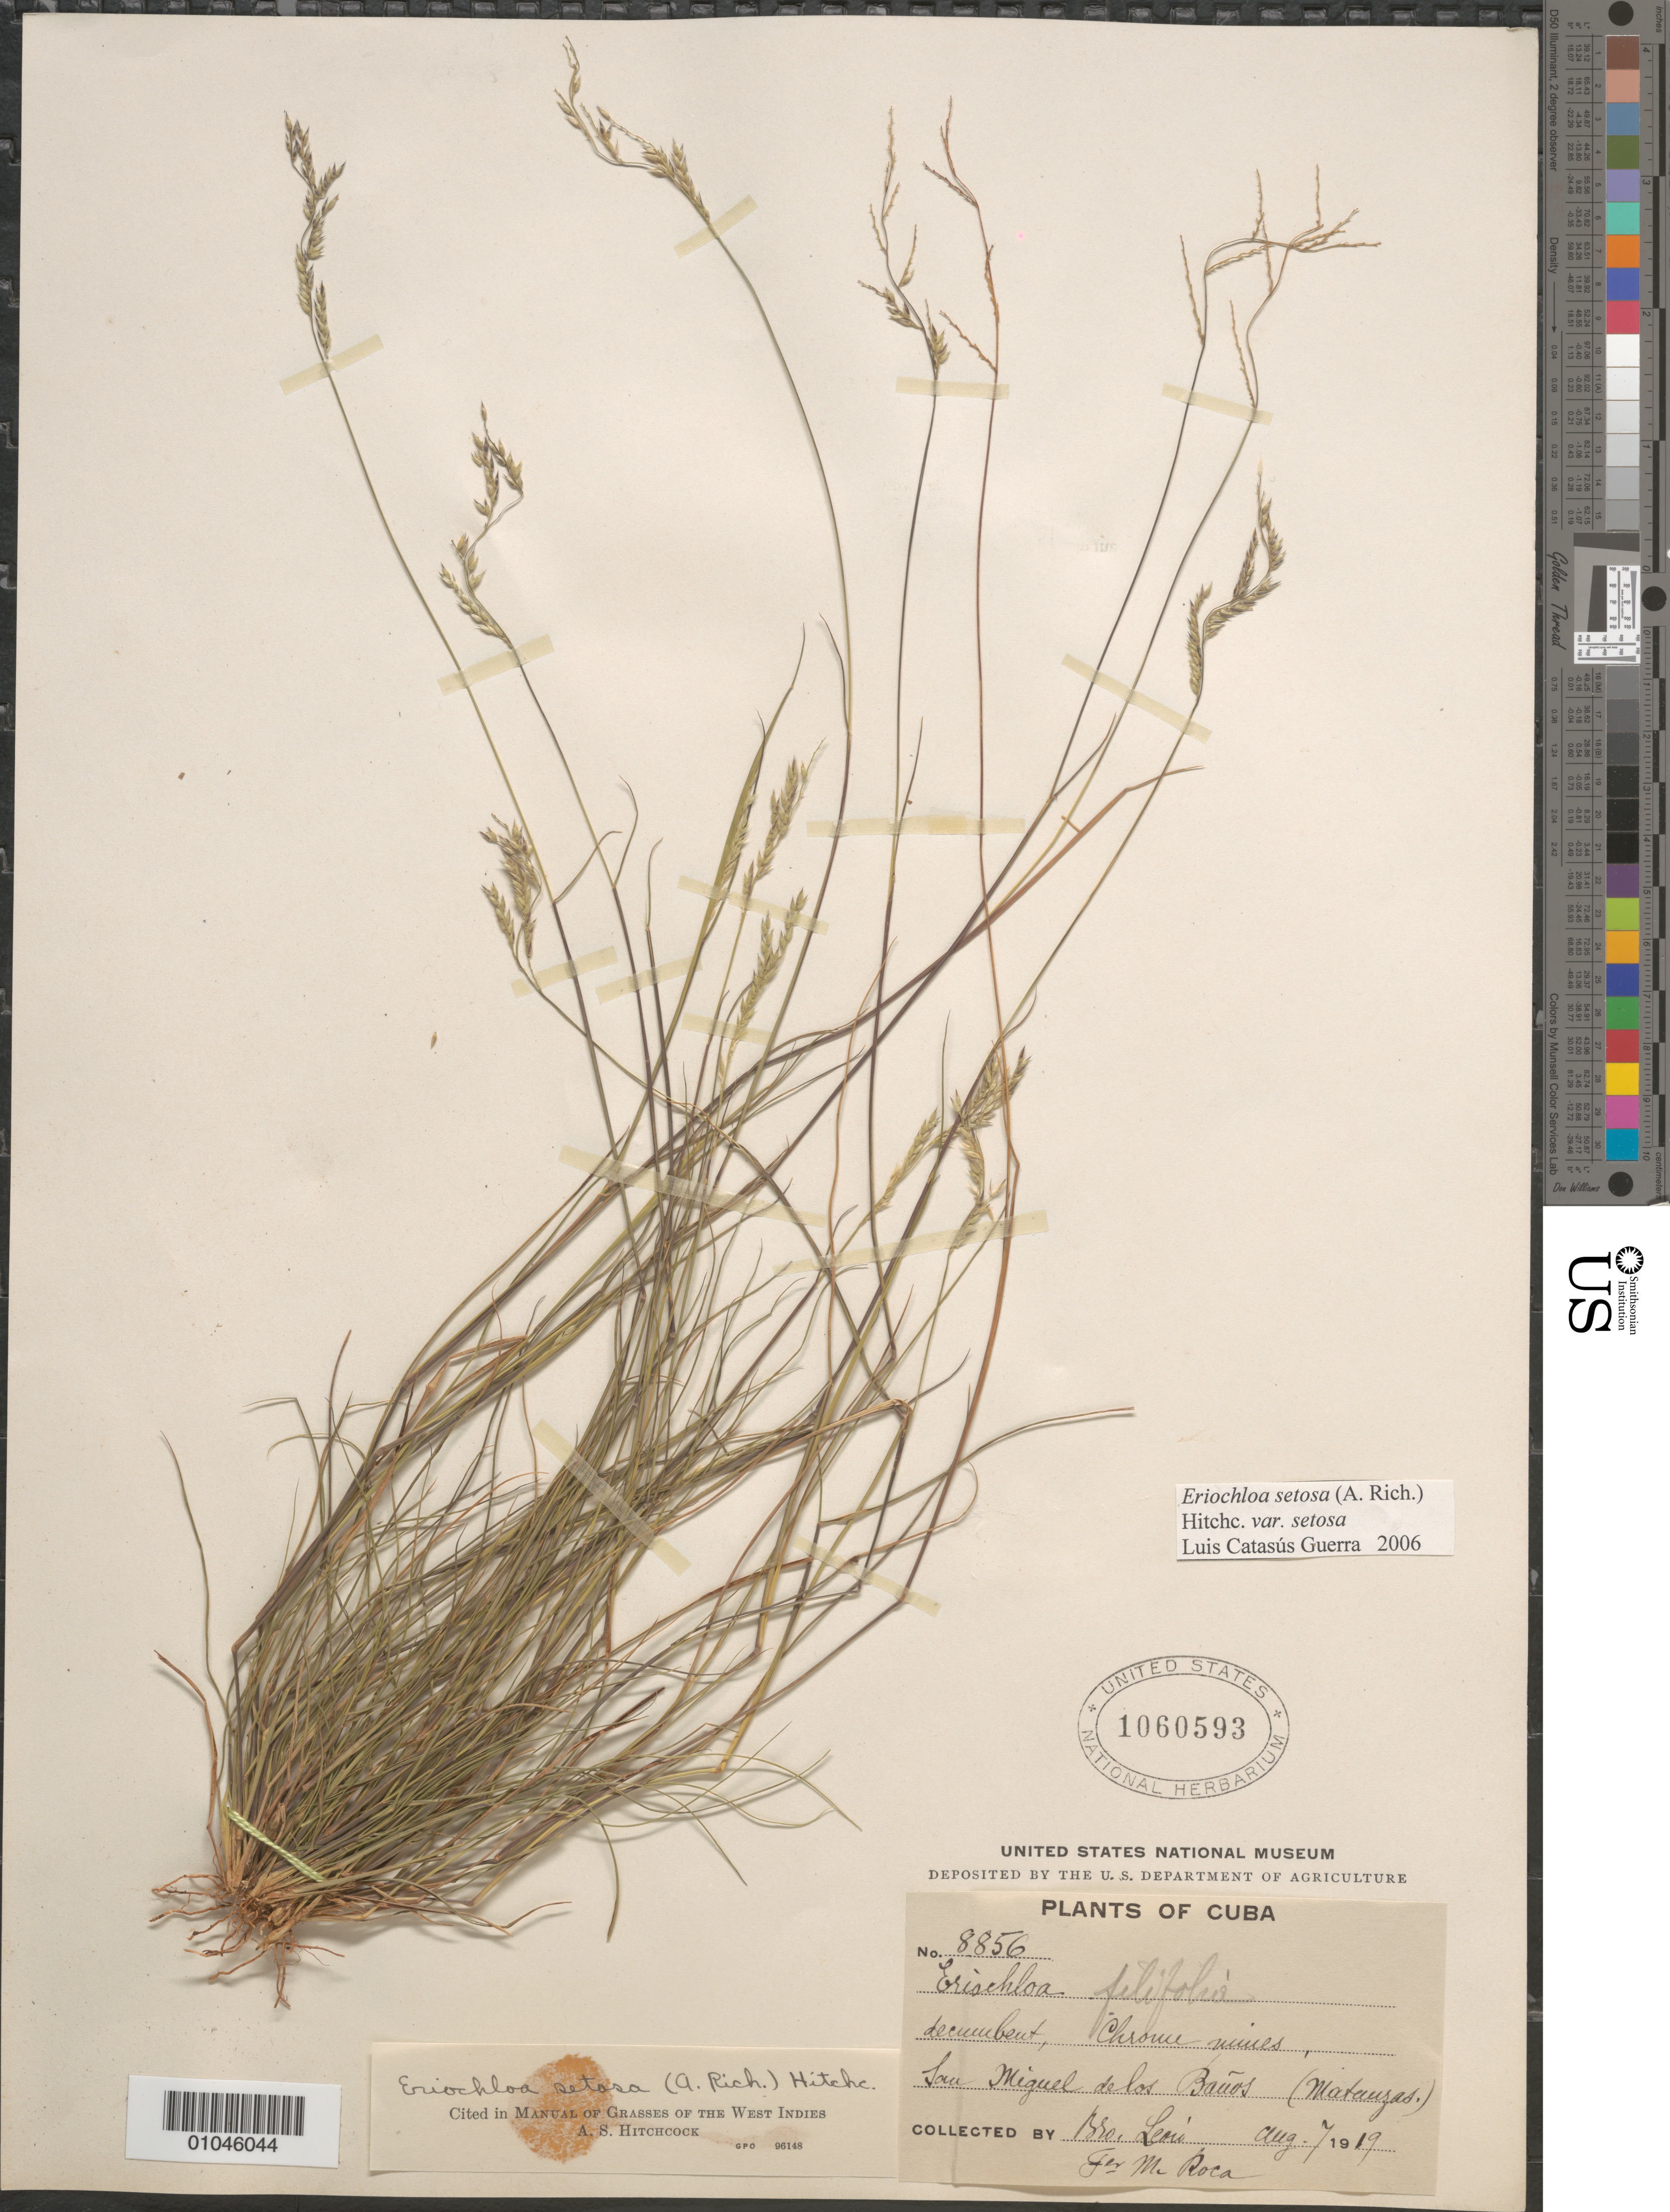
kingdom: Plantae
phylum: Tracheophyta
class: Liliopsida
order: Poales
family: Poaceae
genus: Eriochloa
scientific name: Eriochloa setosa var. setosa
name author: (A. Rich.) Hitchc.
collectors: Bro. León & M. Roca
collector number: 8856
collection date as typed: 07 Aug 1919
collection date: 1919-08-07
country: Cuba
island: Cuba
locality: Son Miguel de los Baños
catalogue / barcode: US 1060593